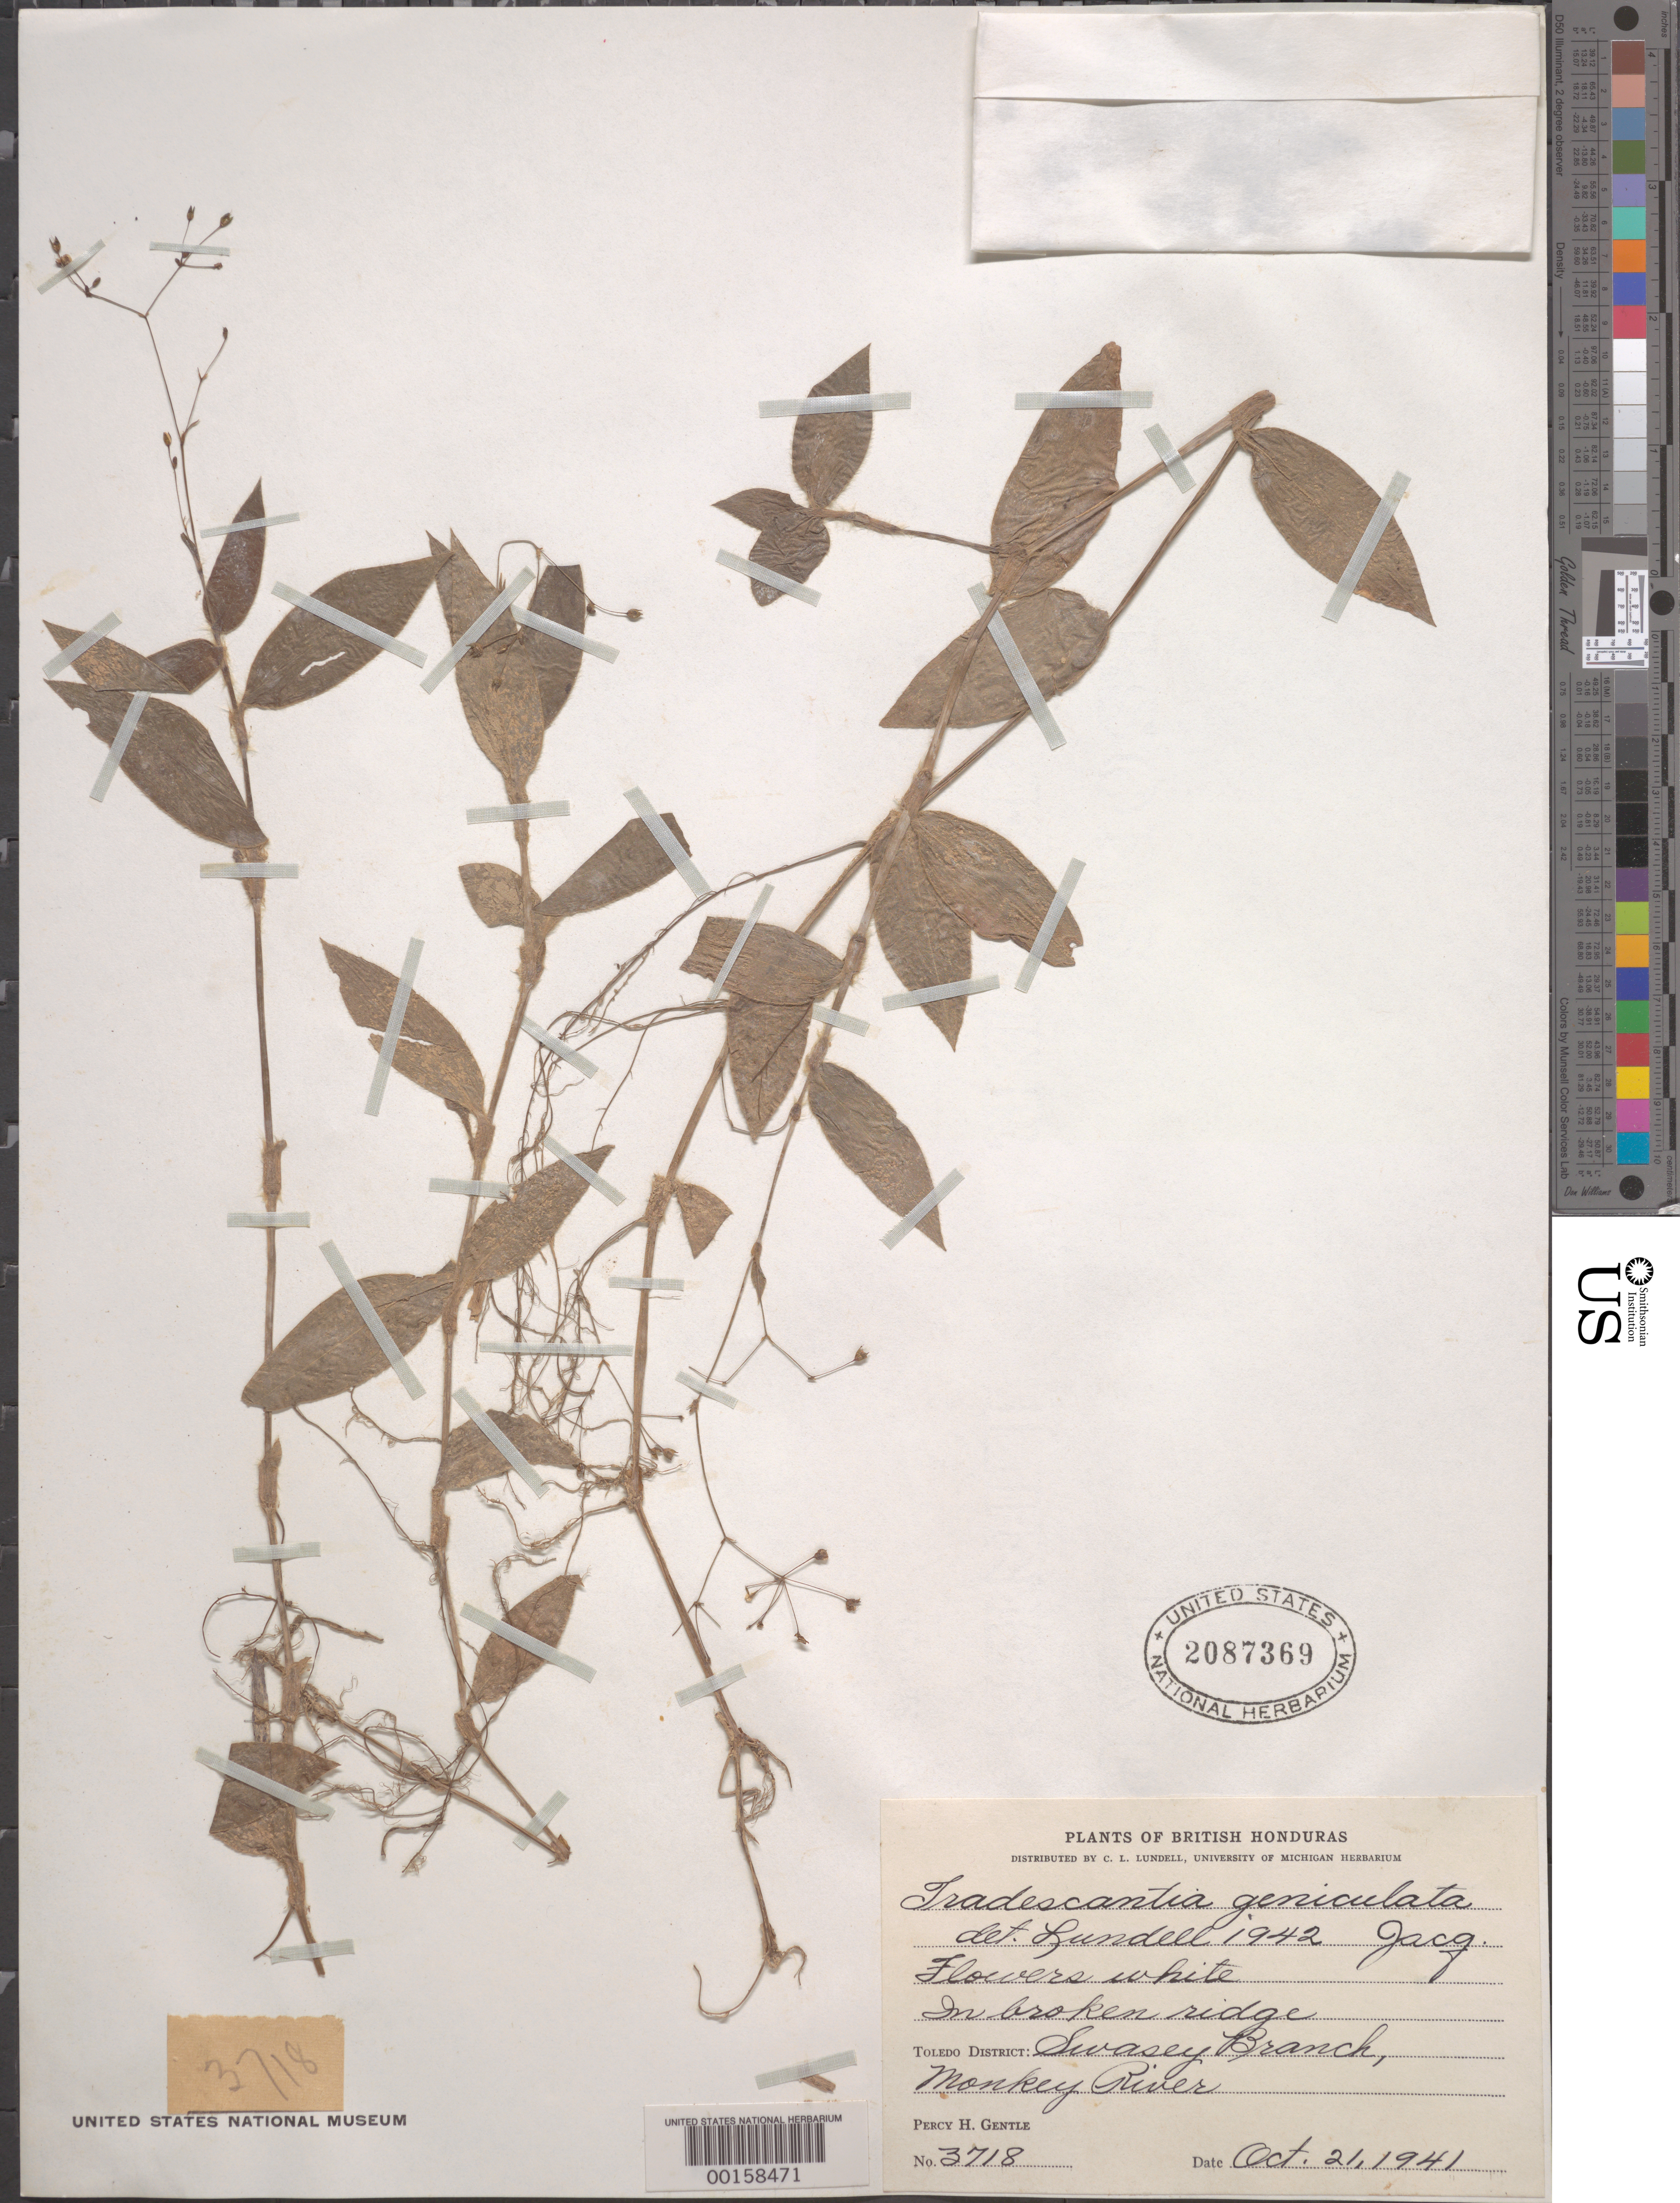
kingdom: Plantae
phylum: Tracheophyta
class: Liliopsida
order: Commelinales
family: Commelinaceae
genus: Gibasis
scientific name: Gibasis geniculata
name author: (Jacq.) Rohweder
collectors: P. H. Gentle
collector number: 3718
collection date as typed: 21 Oct 1941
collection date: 1941-10-21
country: Belize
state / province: Toledo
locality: Swasy Branch, Monkey River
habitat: Broken ridge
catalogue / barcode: US 2087369